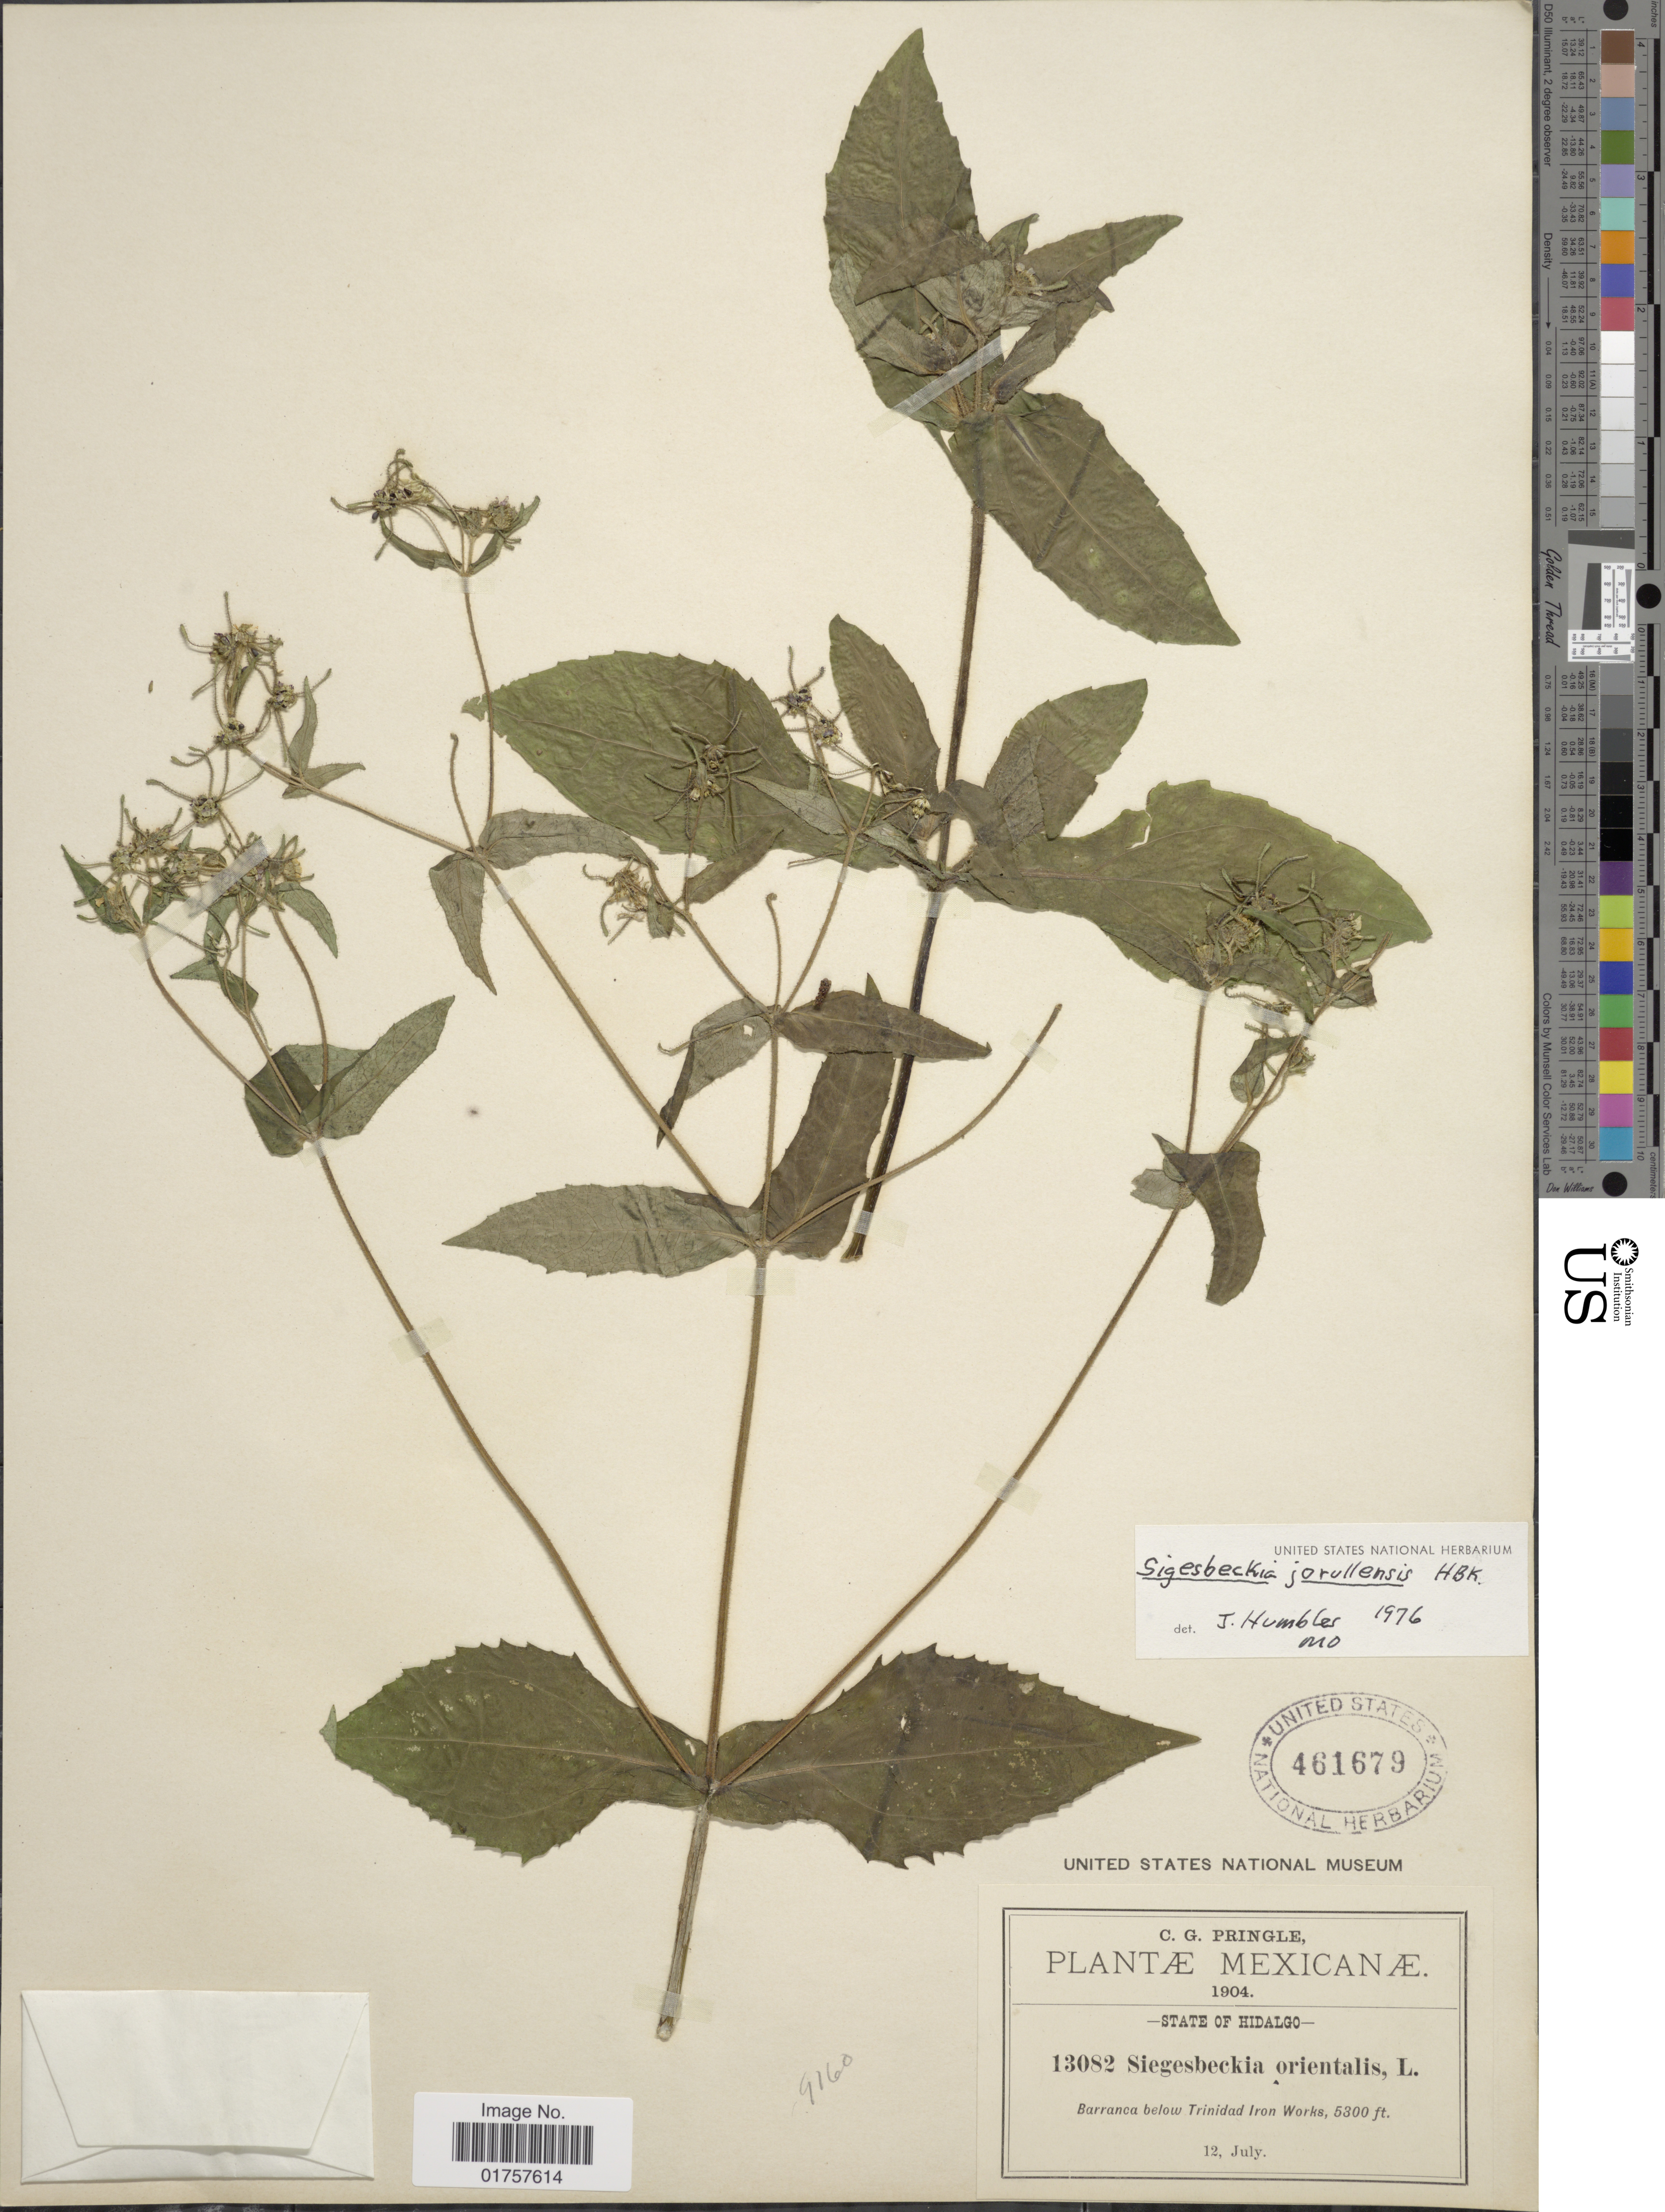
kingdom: Plantae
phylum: Tracheophyta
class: Magnoliopsida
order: Asterales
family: Asteraceae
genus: Sigesbeckia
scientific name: Sigesbeckia jorullensis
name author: Kunth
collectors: C. G. Pringle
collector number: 13082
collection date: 1904-07-12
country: Mexico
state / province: Hidalgo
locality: Barranca below Trinidad Iron Works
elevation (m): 1615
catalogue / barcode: US 461679